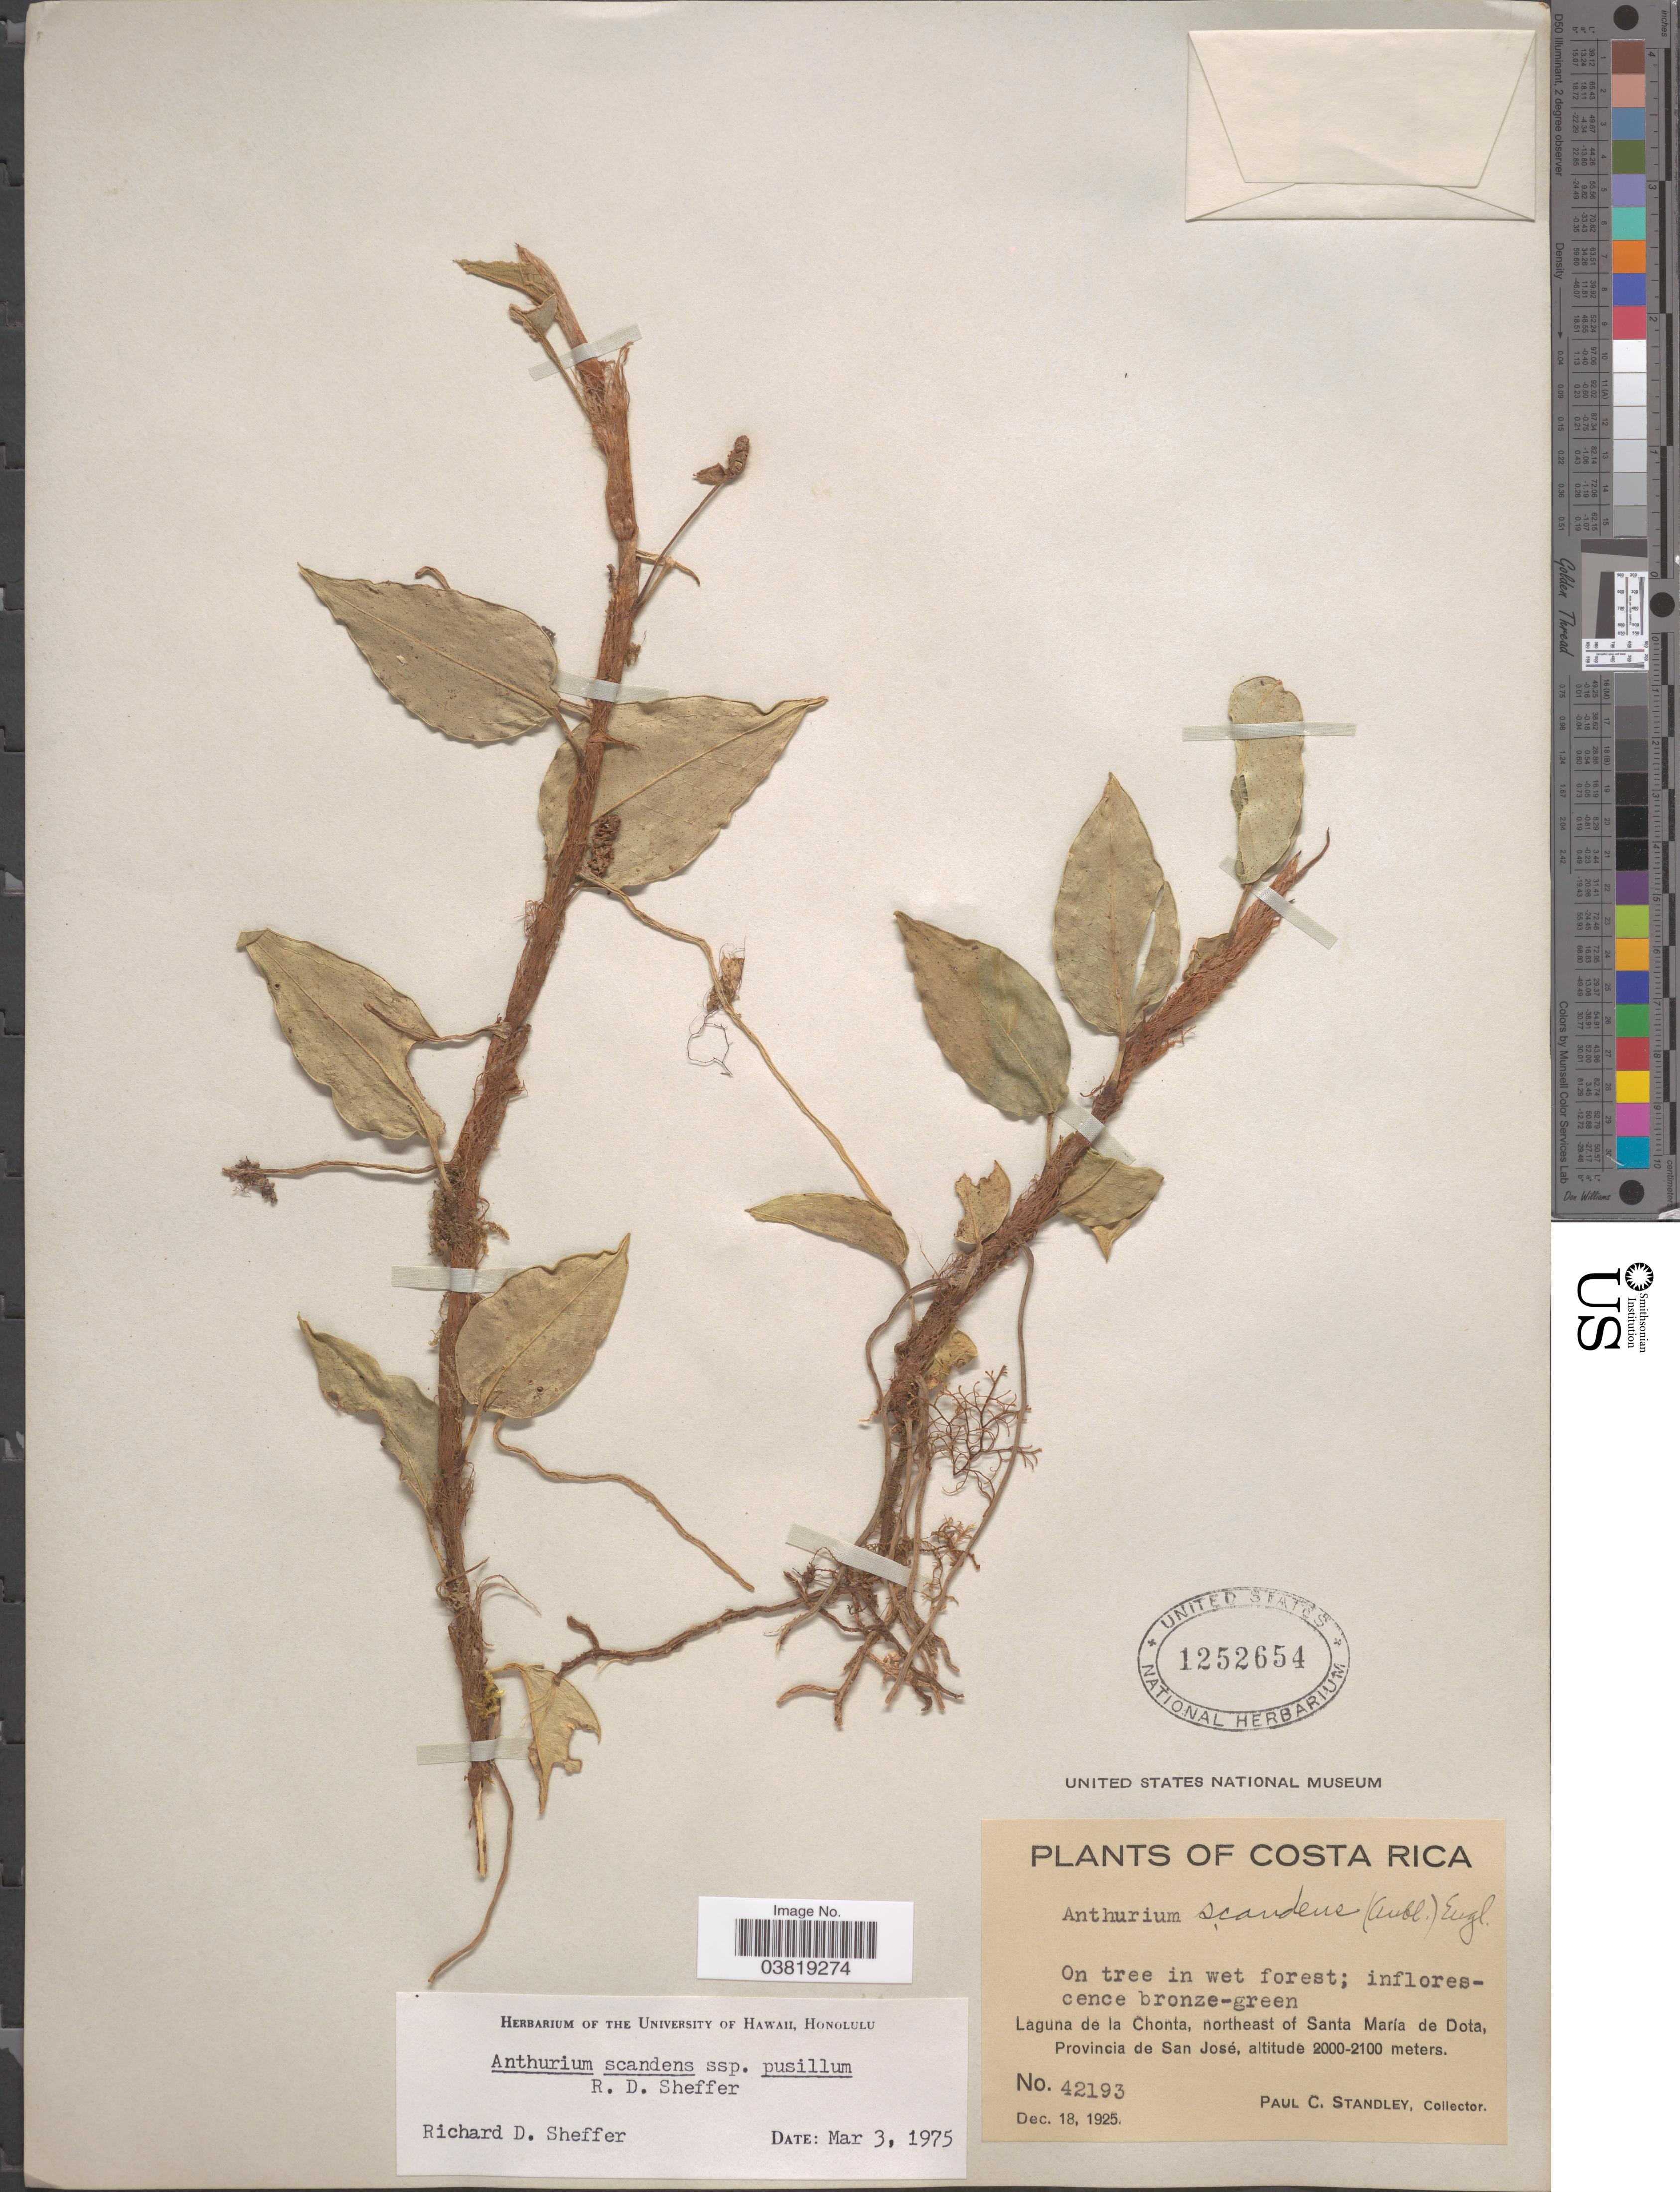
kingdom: Plantae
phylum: Tracheophyta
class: Liliopsida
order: Alismatales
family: Araceae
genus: Anthurium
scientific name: Anthurium scandens subsp. pusillum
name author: Sheffer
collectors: P. C. Standley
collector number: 42193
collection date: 1925-12-18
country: Costa Rica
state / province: San José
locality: Laguna de la Chonta, northeast of Santa María de Dota.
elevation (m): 2000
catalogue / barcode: US 1252654